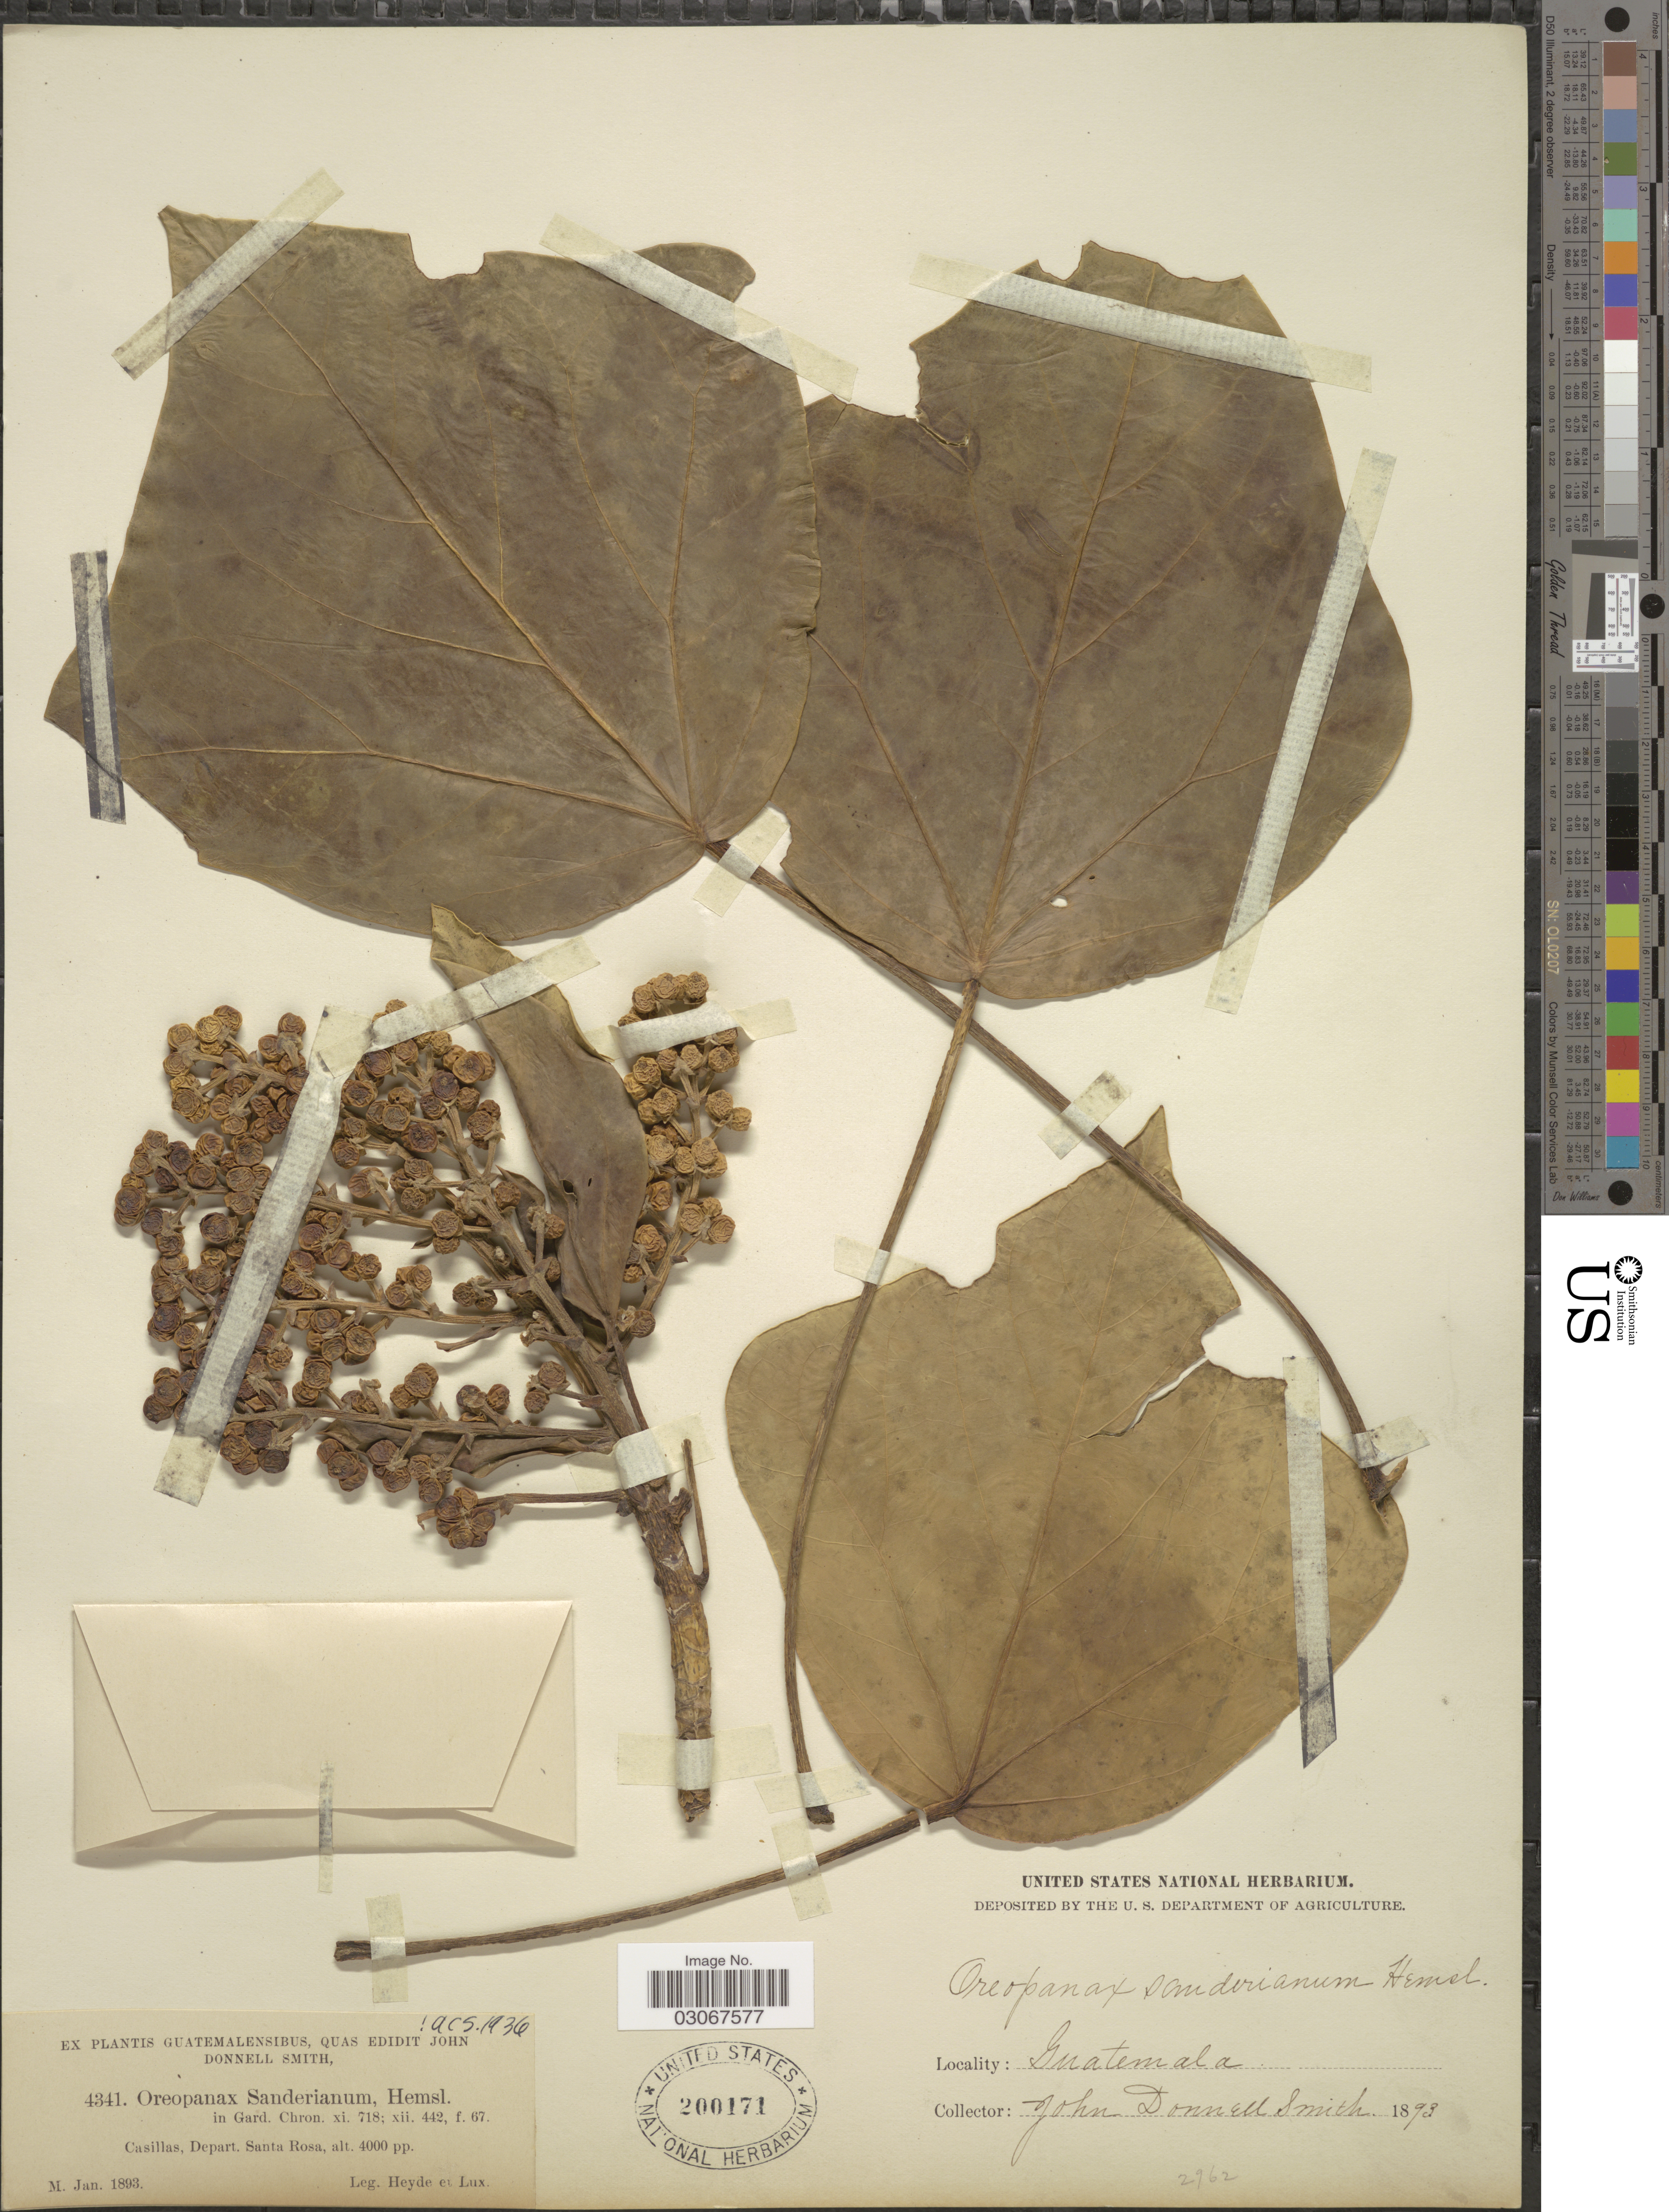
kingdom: Plantae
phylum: Tracheophyta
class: Magnoliopsida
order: Apiales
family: Araliaceae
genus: Oreopanax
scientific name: Oreopanax sanderianus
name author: Hemsl.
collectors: Heyde & Lux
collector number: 4341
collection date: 1893-01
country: Guatemala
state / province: Santa Rosa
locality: Casillas, Depart. Santa Rosa.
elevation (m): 1219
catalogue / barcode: US 200171